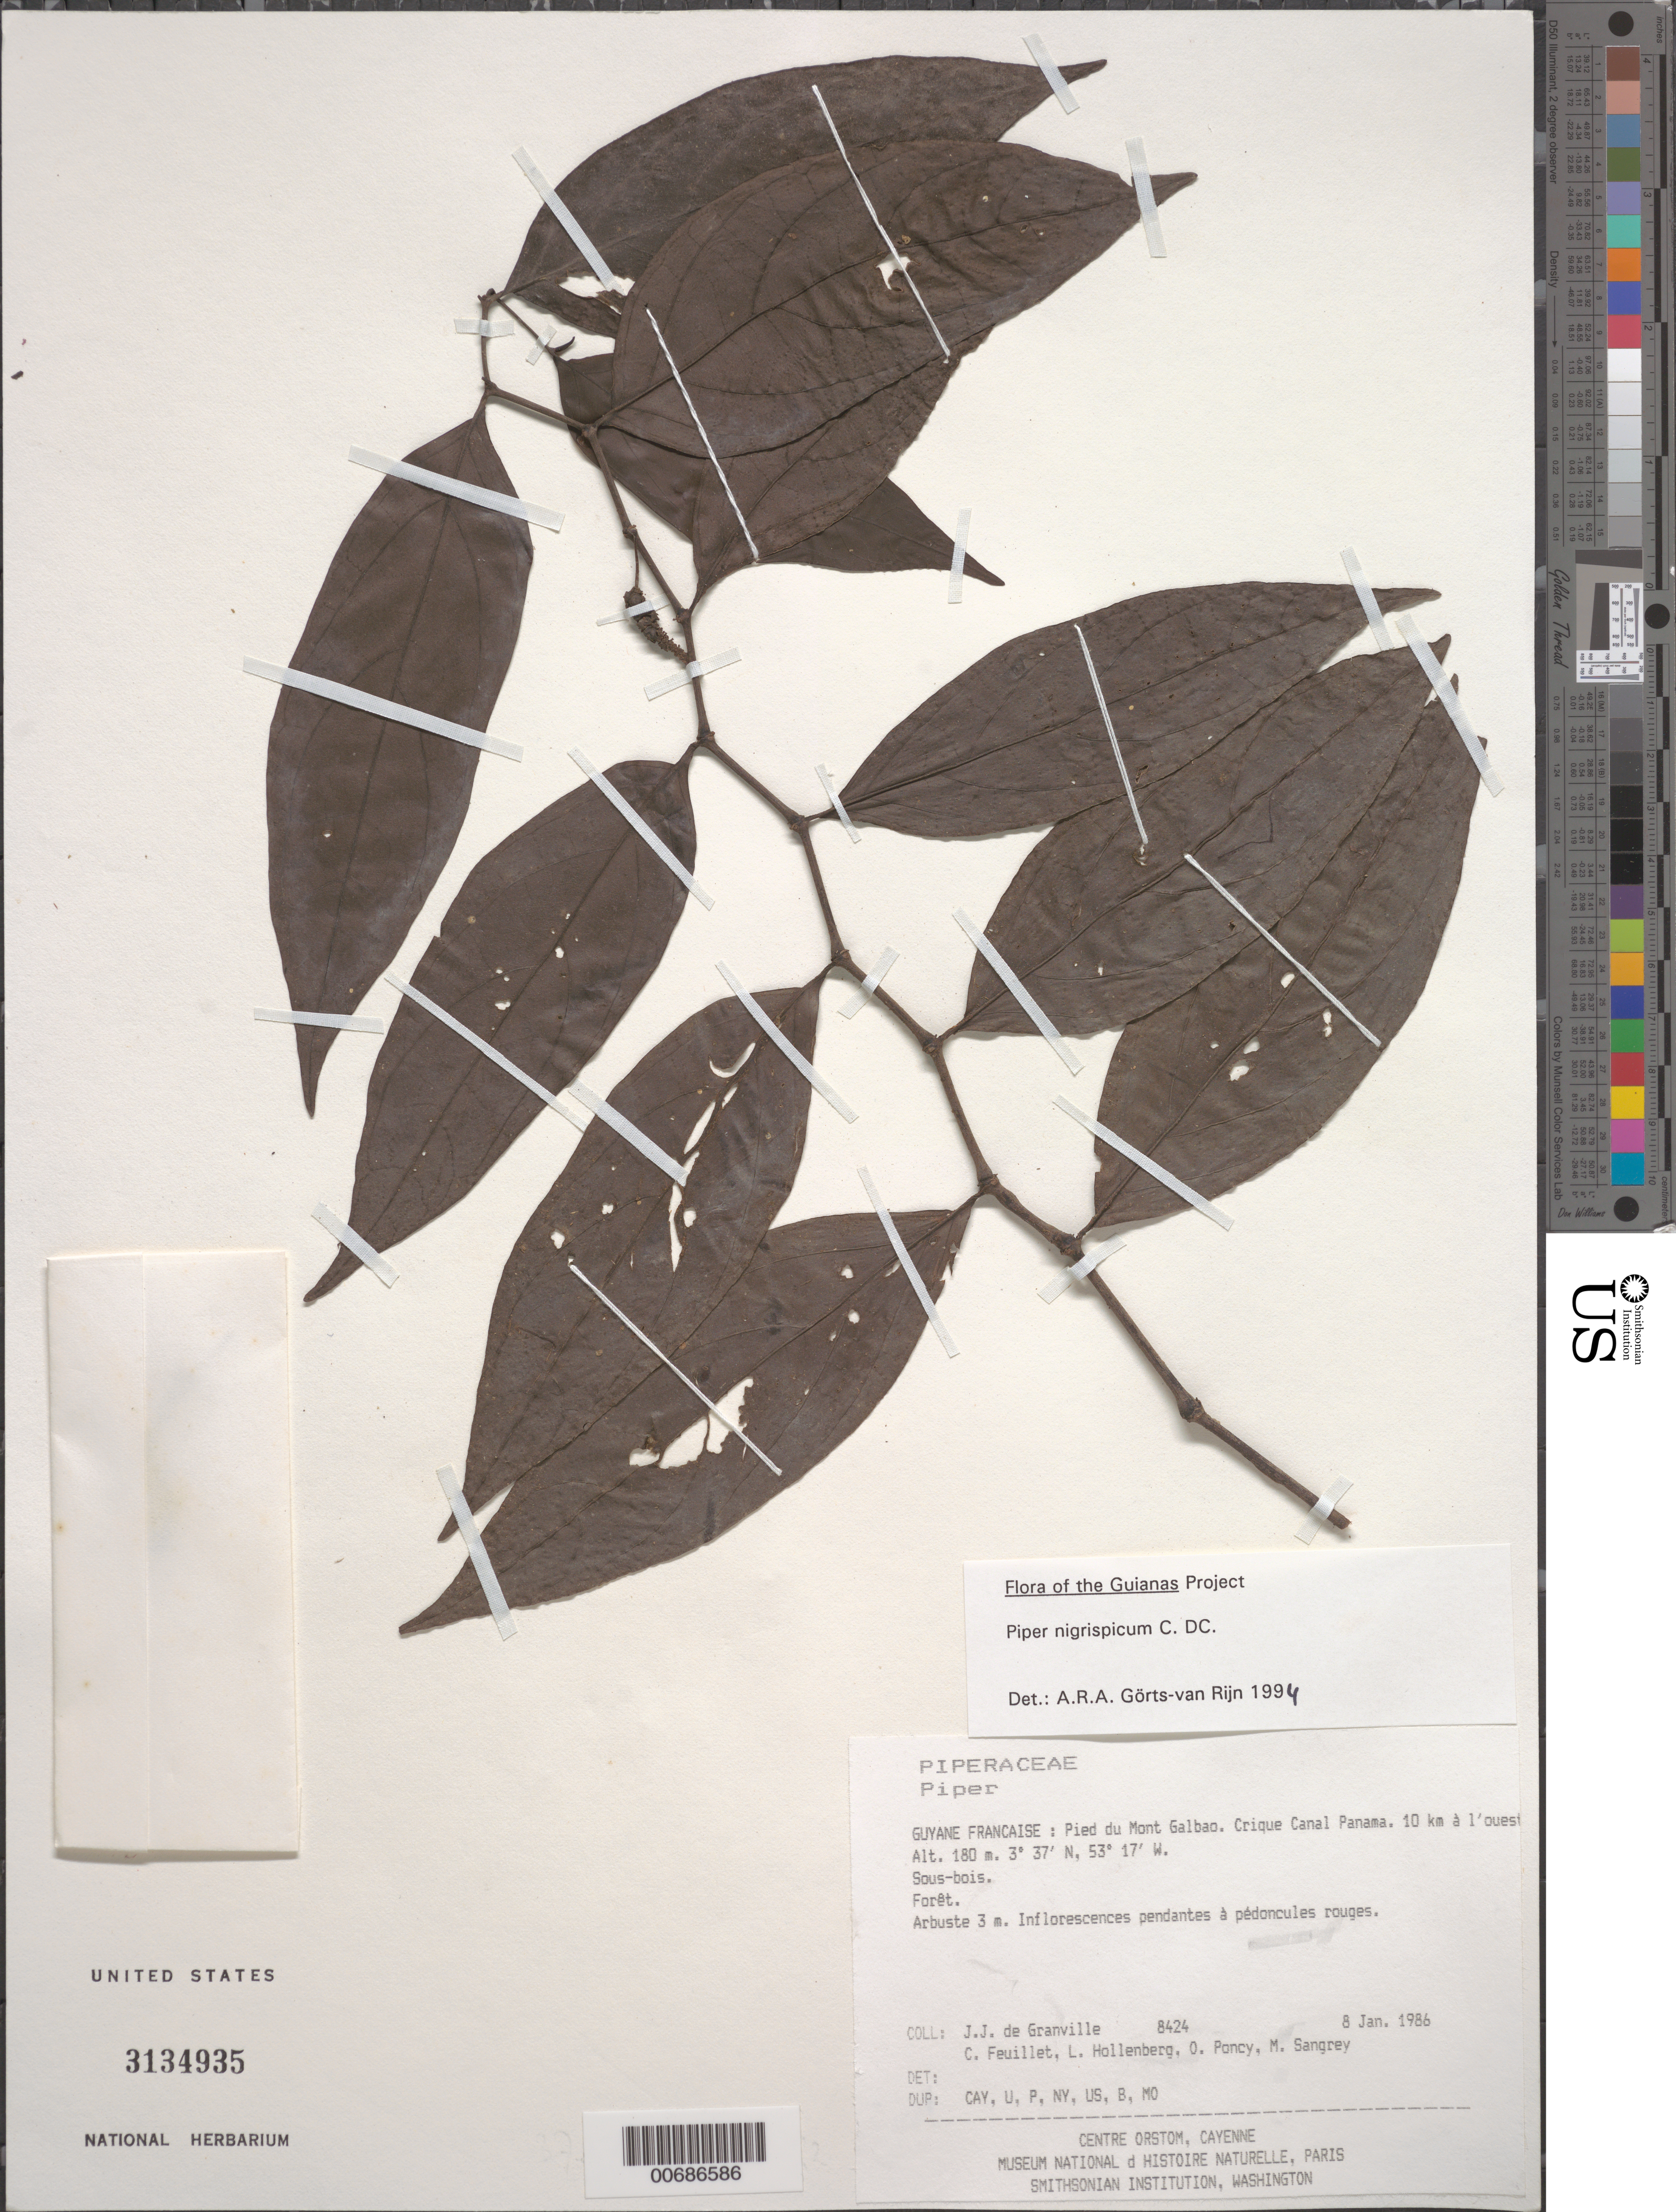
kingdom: Plantae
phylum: Tracheophyta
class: Magnoliopsida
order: Piperales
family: Piperaceae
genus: Piper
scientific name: Piper nigrispicum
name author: C. DC.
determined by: Görts-van Rijn, A. R. A.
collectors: J.-J. de Granville, C. Feuillet, L. Hollenberg, O. Poncy & M. S. Sangrey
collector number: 8424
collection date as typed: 8-Jan-86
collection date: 1986-01-08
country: French Guiana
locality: Pied du Mont Galbao. Crique Canal Panama. 10 km à l'ouest de Saül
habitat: Sous-bois; forêt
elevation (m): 180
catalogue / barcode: US 3134935